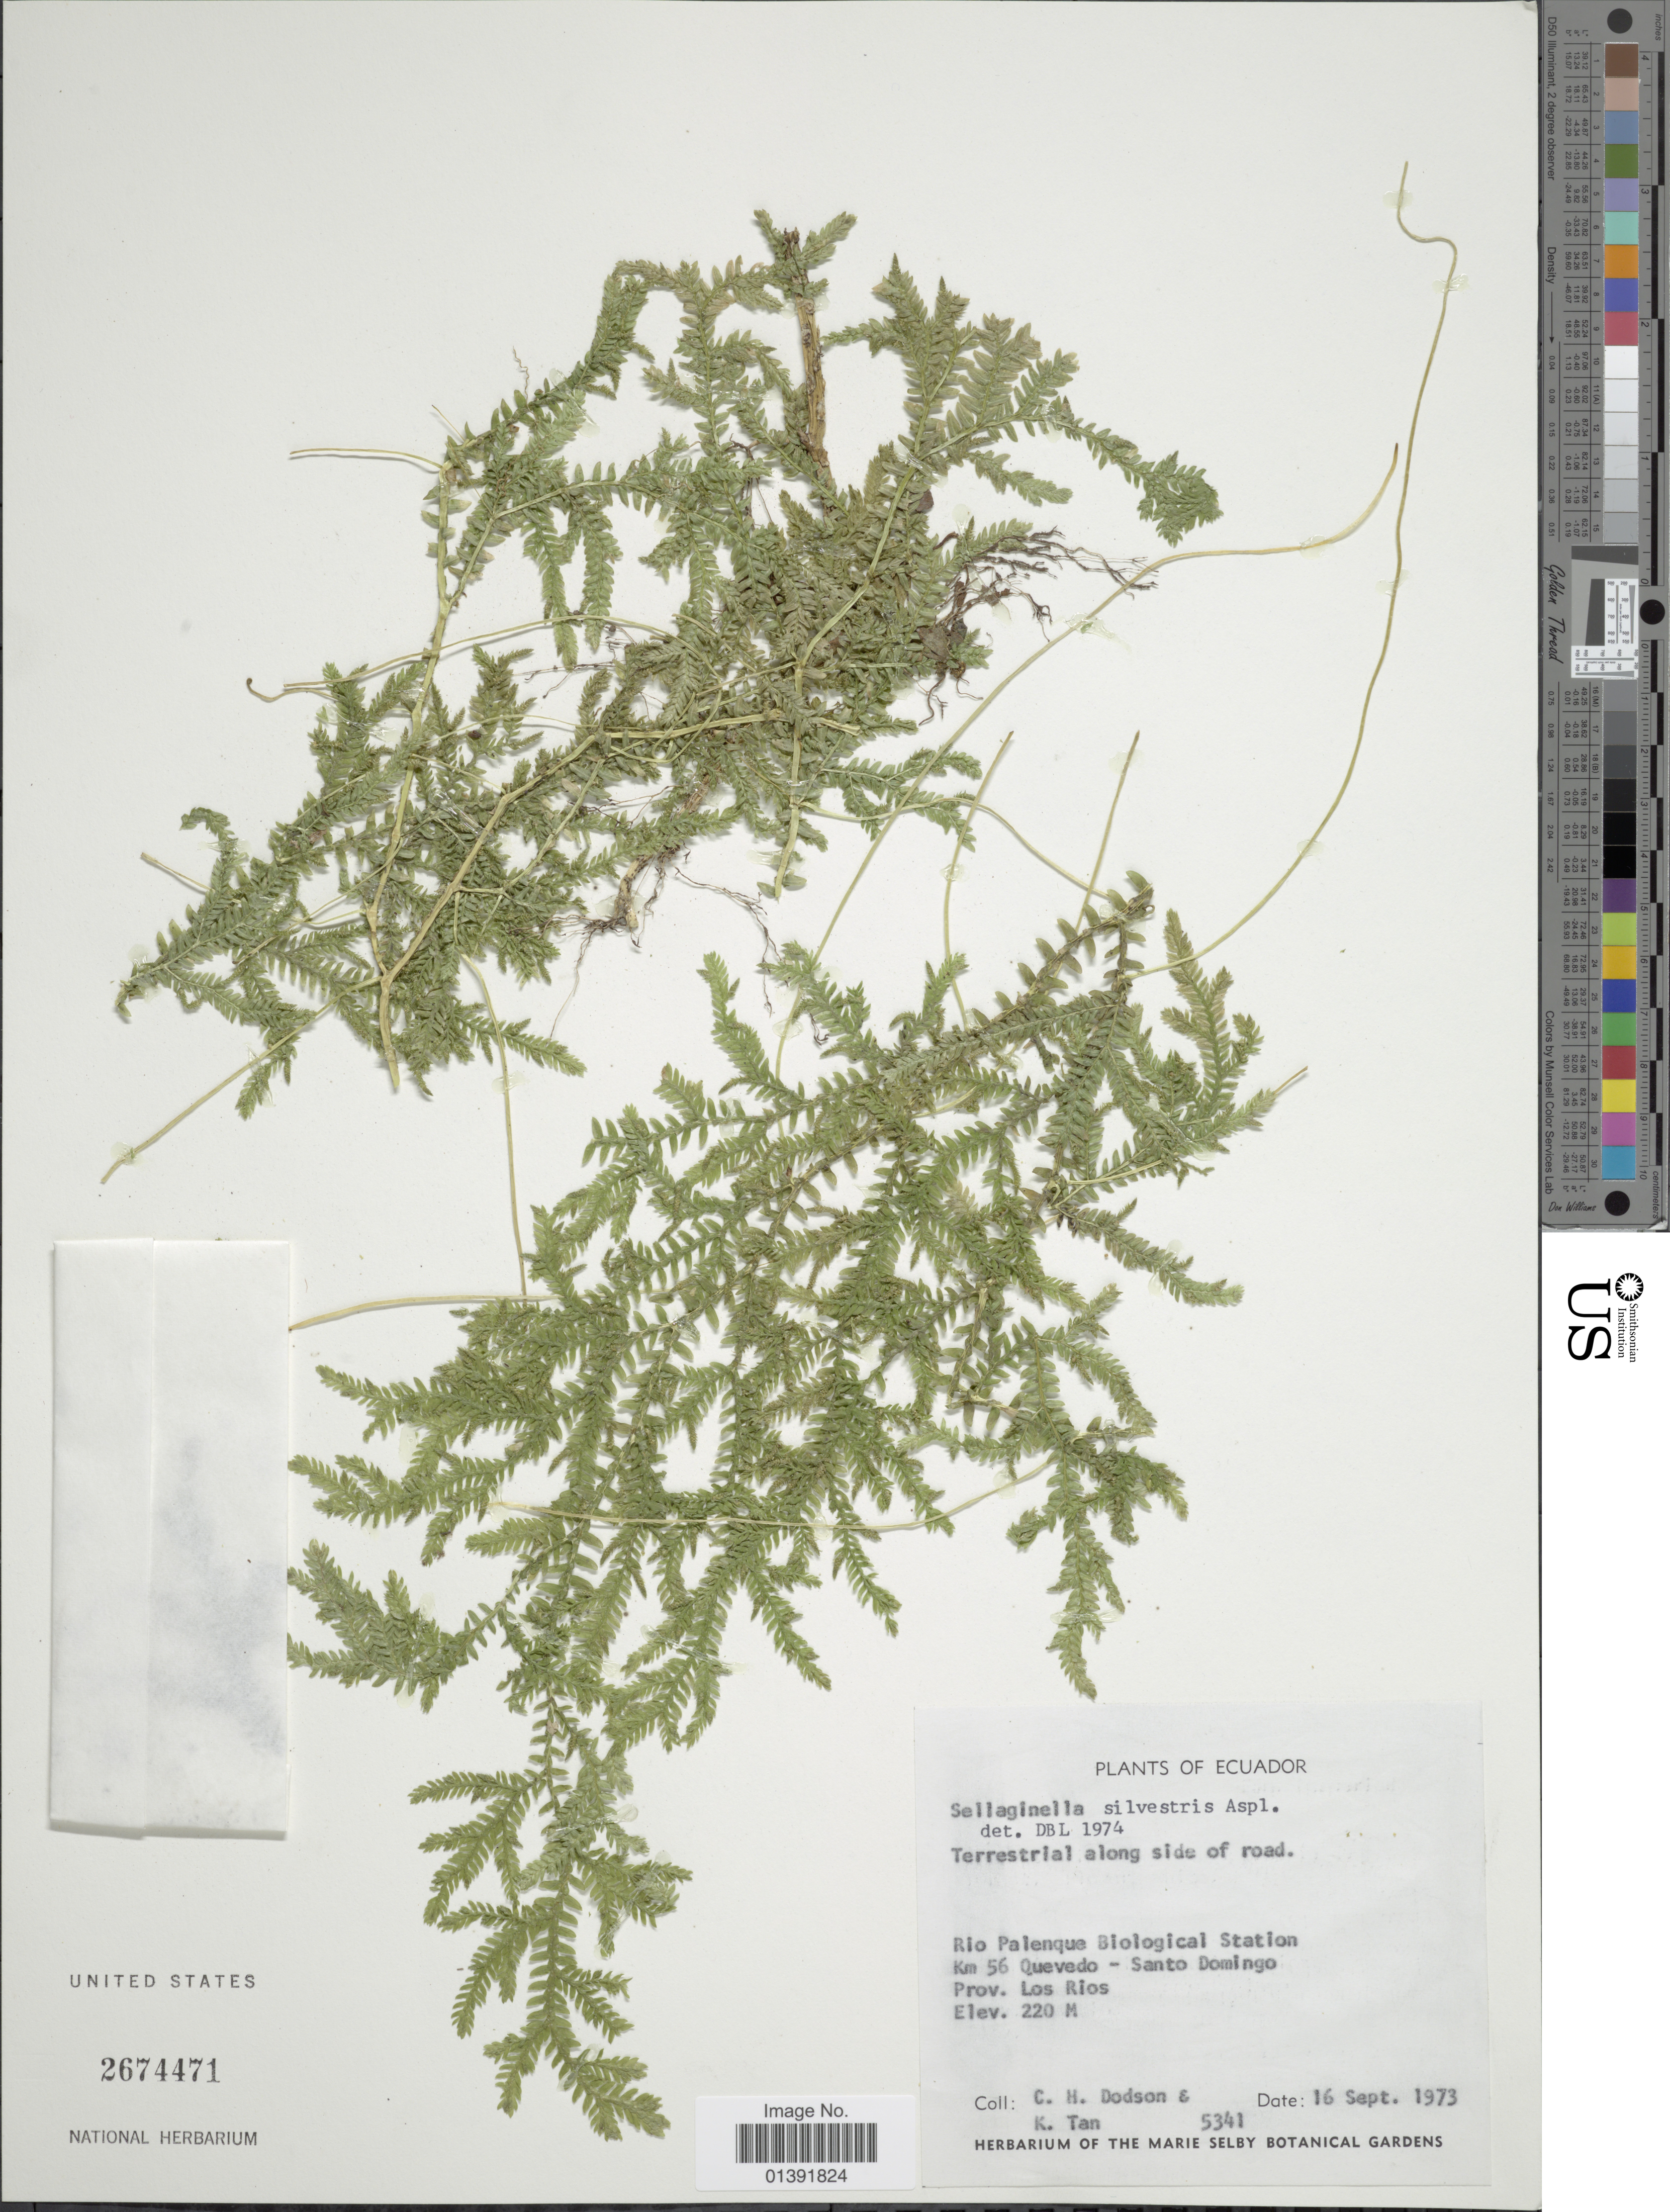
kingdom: Plantae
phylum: Tracheophyta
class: Lycopodiopsida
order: Selaginellales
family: Selaginellaceae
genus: Selaginella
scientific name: Selaginella silvestris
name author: Aspl.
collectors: C. H. Dodson & K. Tan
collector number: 5341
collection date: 1973-09-16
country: Ecuador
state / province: Los Ríos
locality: Rio Palenque Biological Station, km 56 Quevedo - Santo Domingo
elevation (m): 220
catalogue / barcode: US 2674471